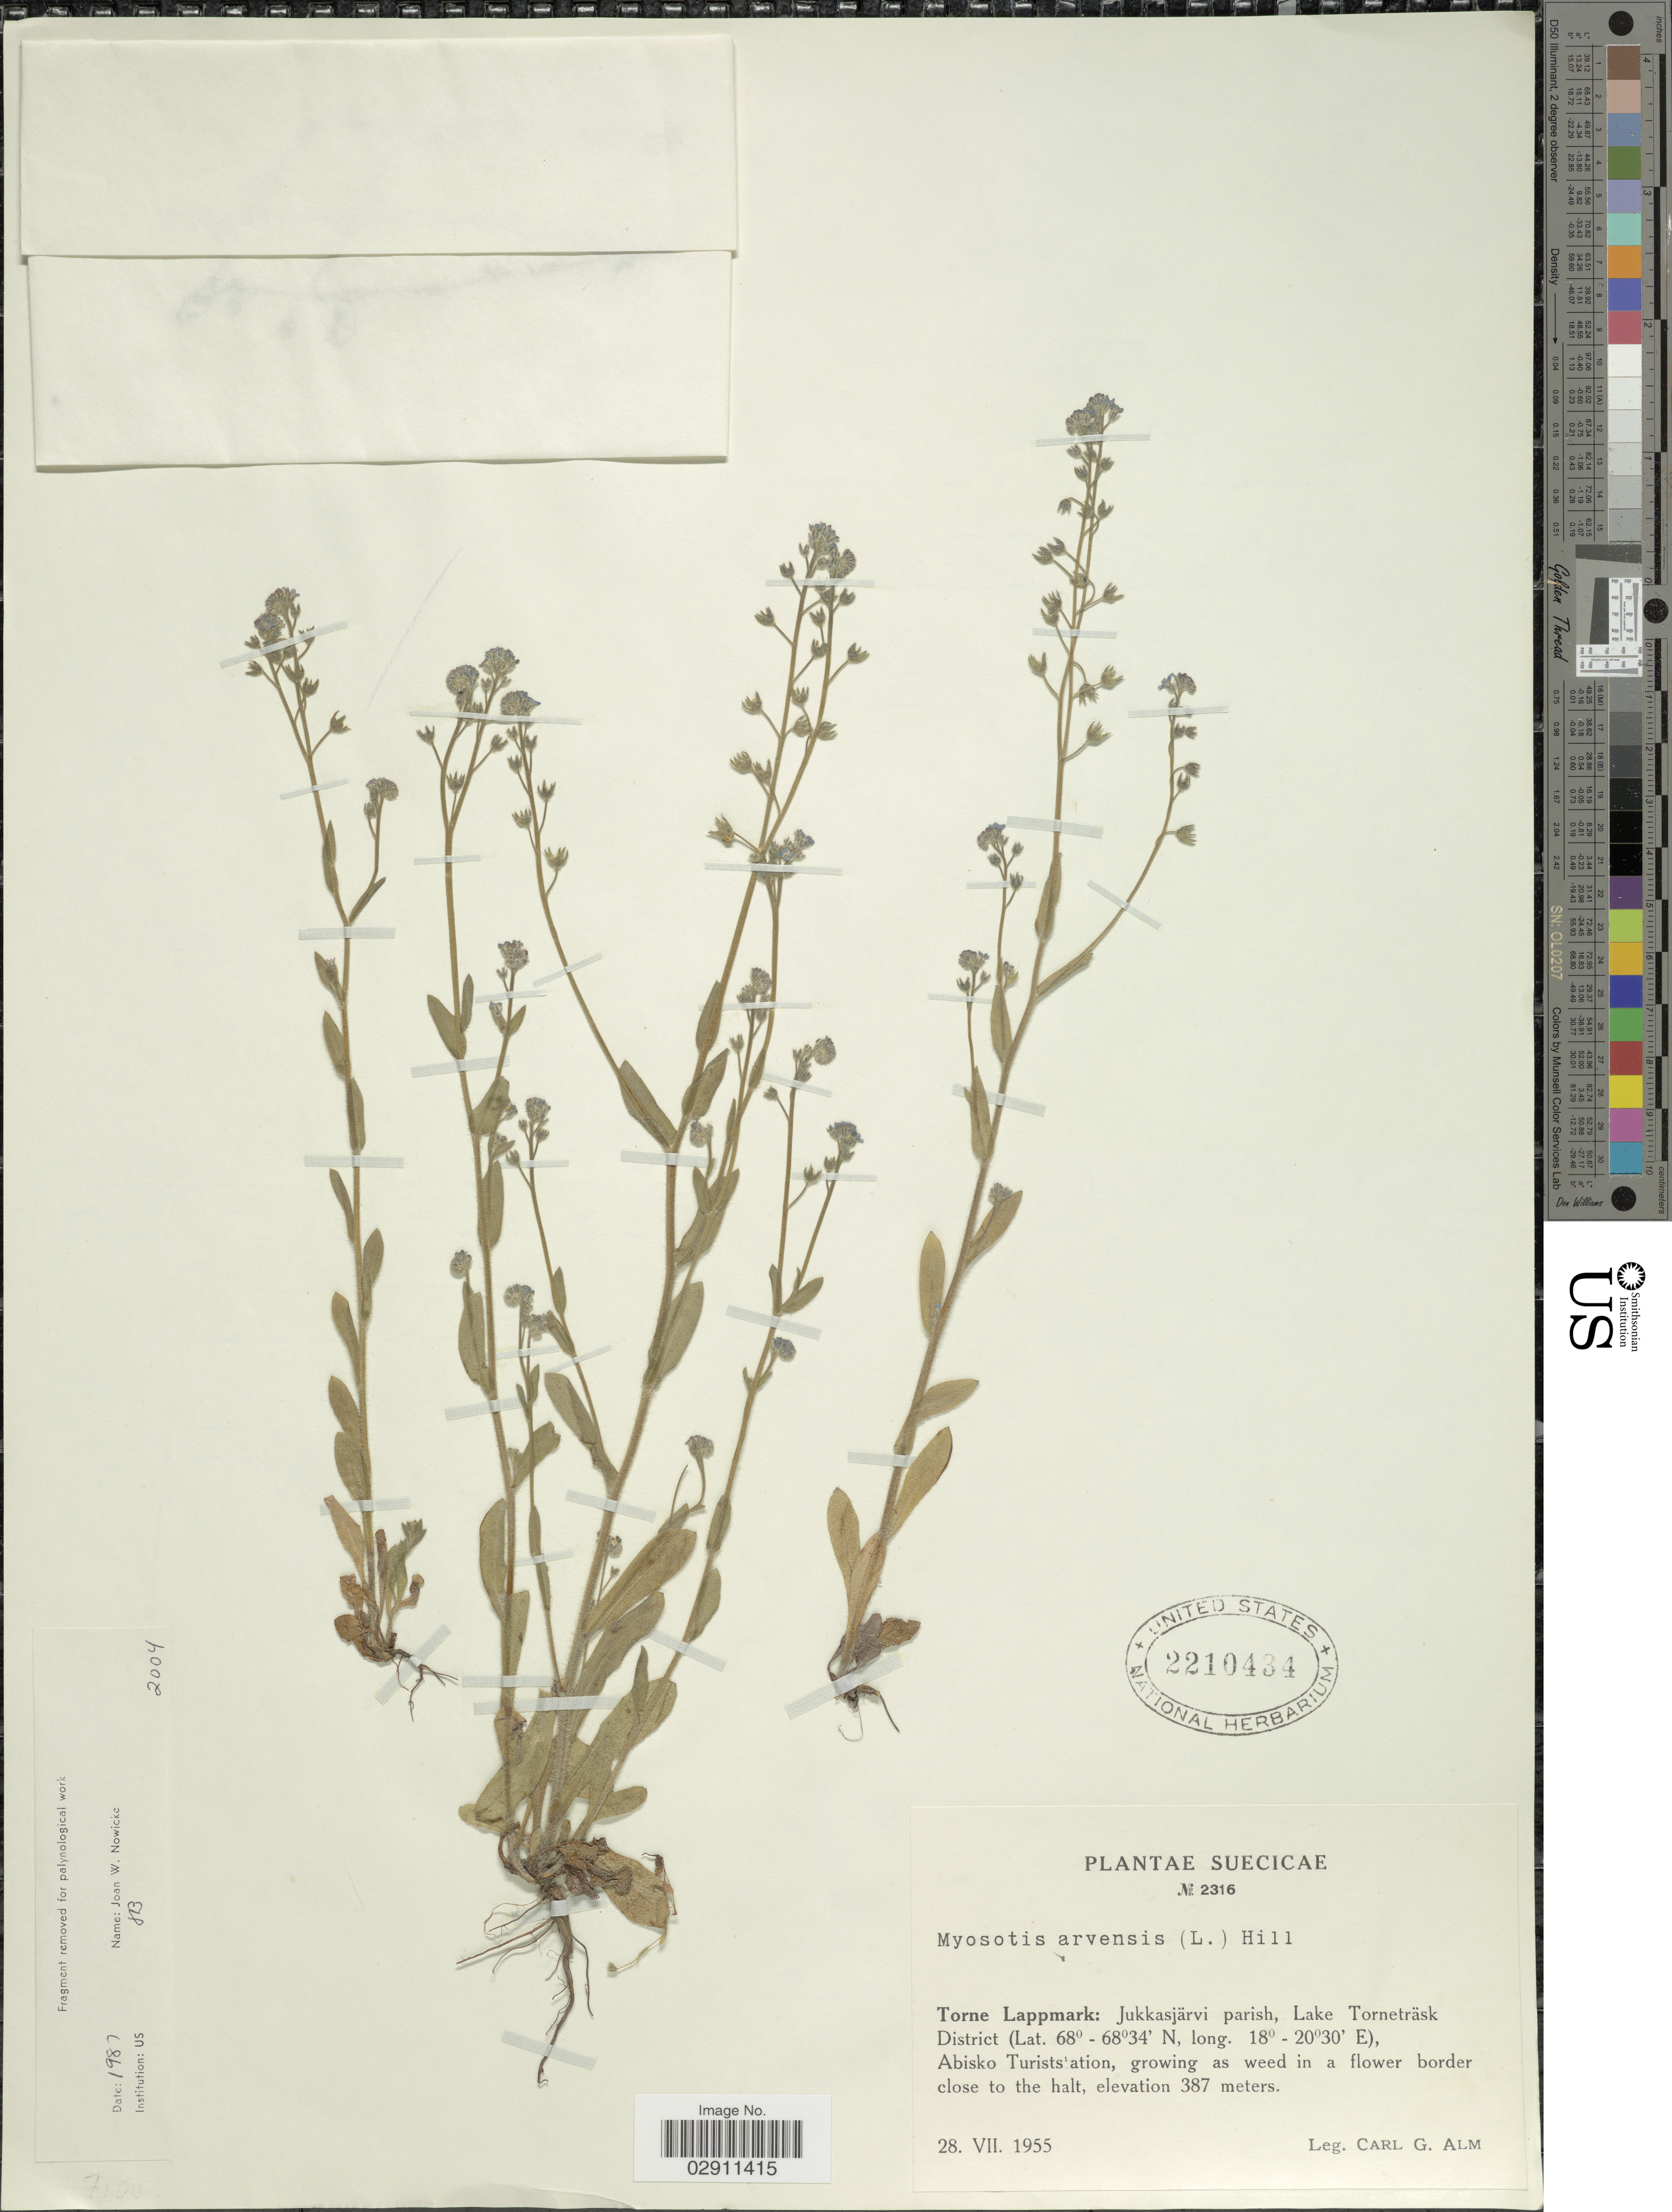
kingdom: Plantae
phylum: Tracheophyta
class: Magnoliopsida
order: Boraginales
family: Boraginaceae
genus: Myosotis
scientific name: Myosotis arvensis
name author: (L.) Hill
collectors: C. G. Alm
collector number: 2316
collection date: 1955-07-28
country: Sweden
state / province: Norrbotten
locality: Suecicae, Torne Lappmark: Jukkasjärvi parish, Lake Torneträsk District, Abiso Turiststation.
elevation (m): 387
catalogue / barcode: US 2210434